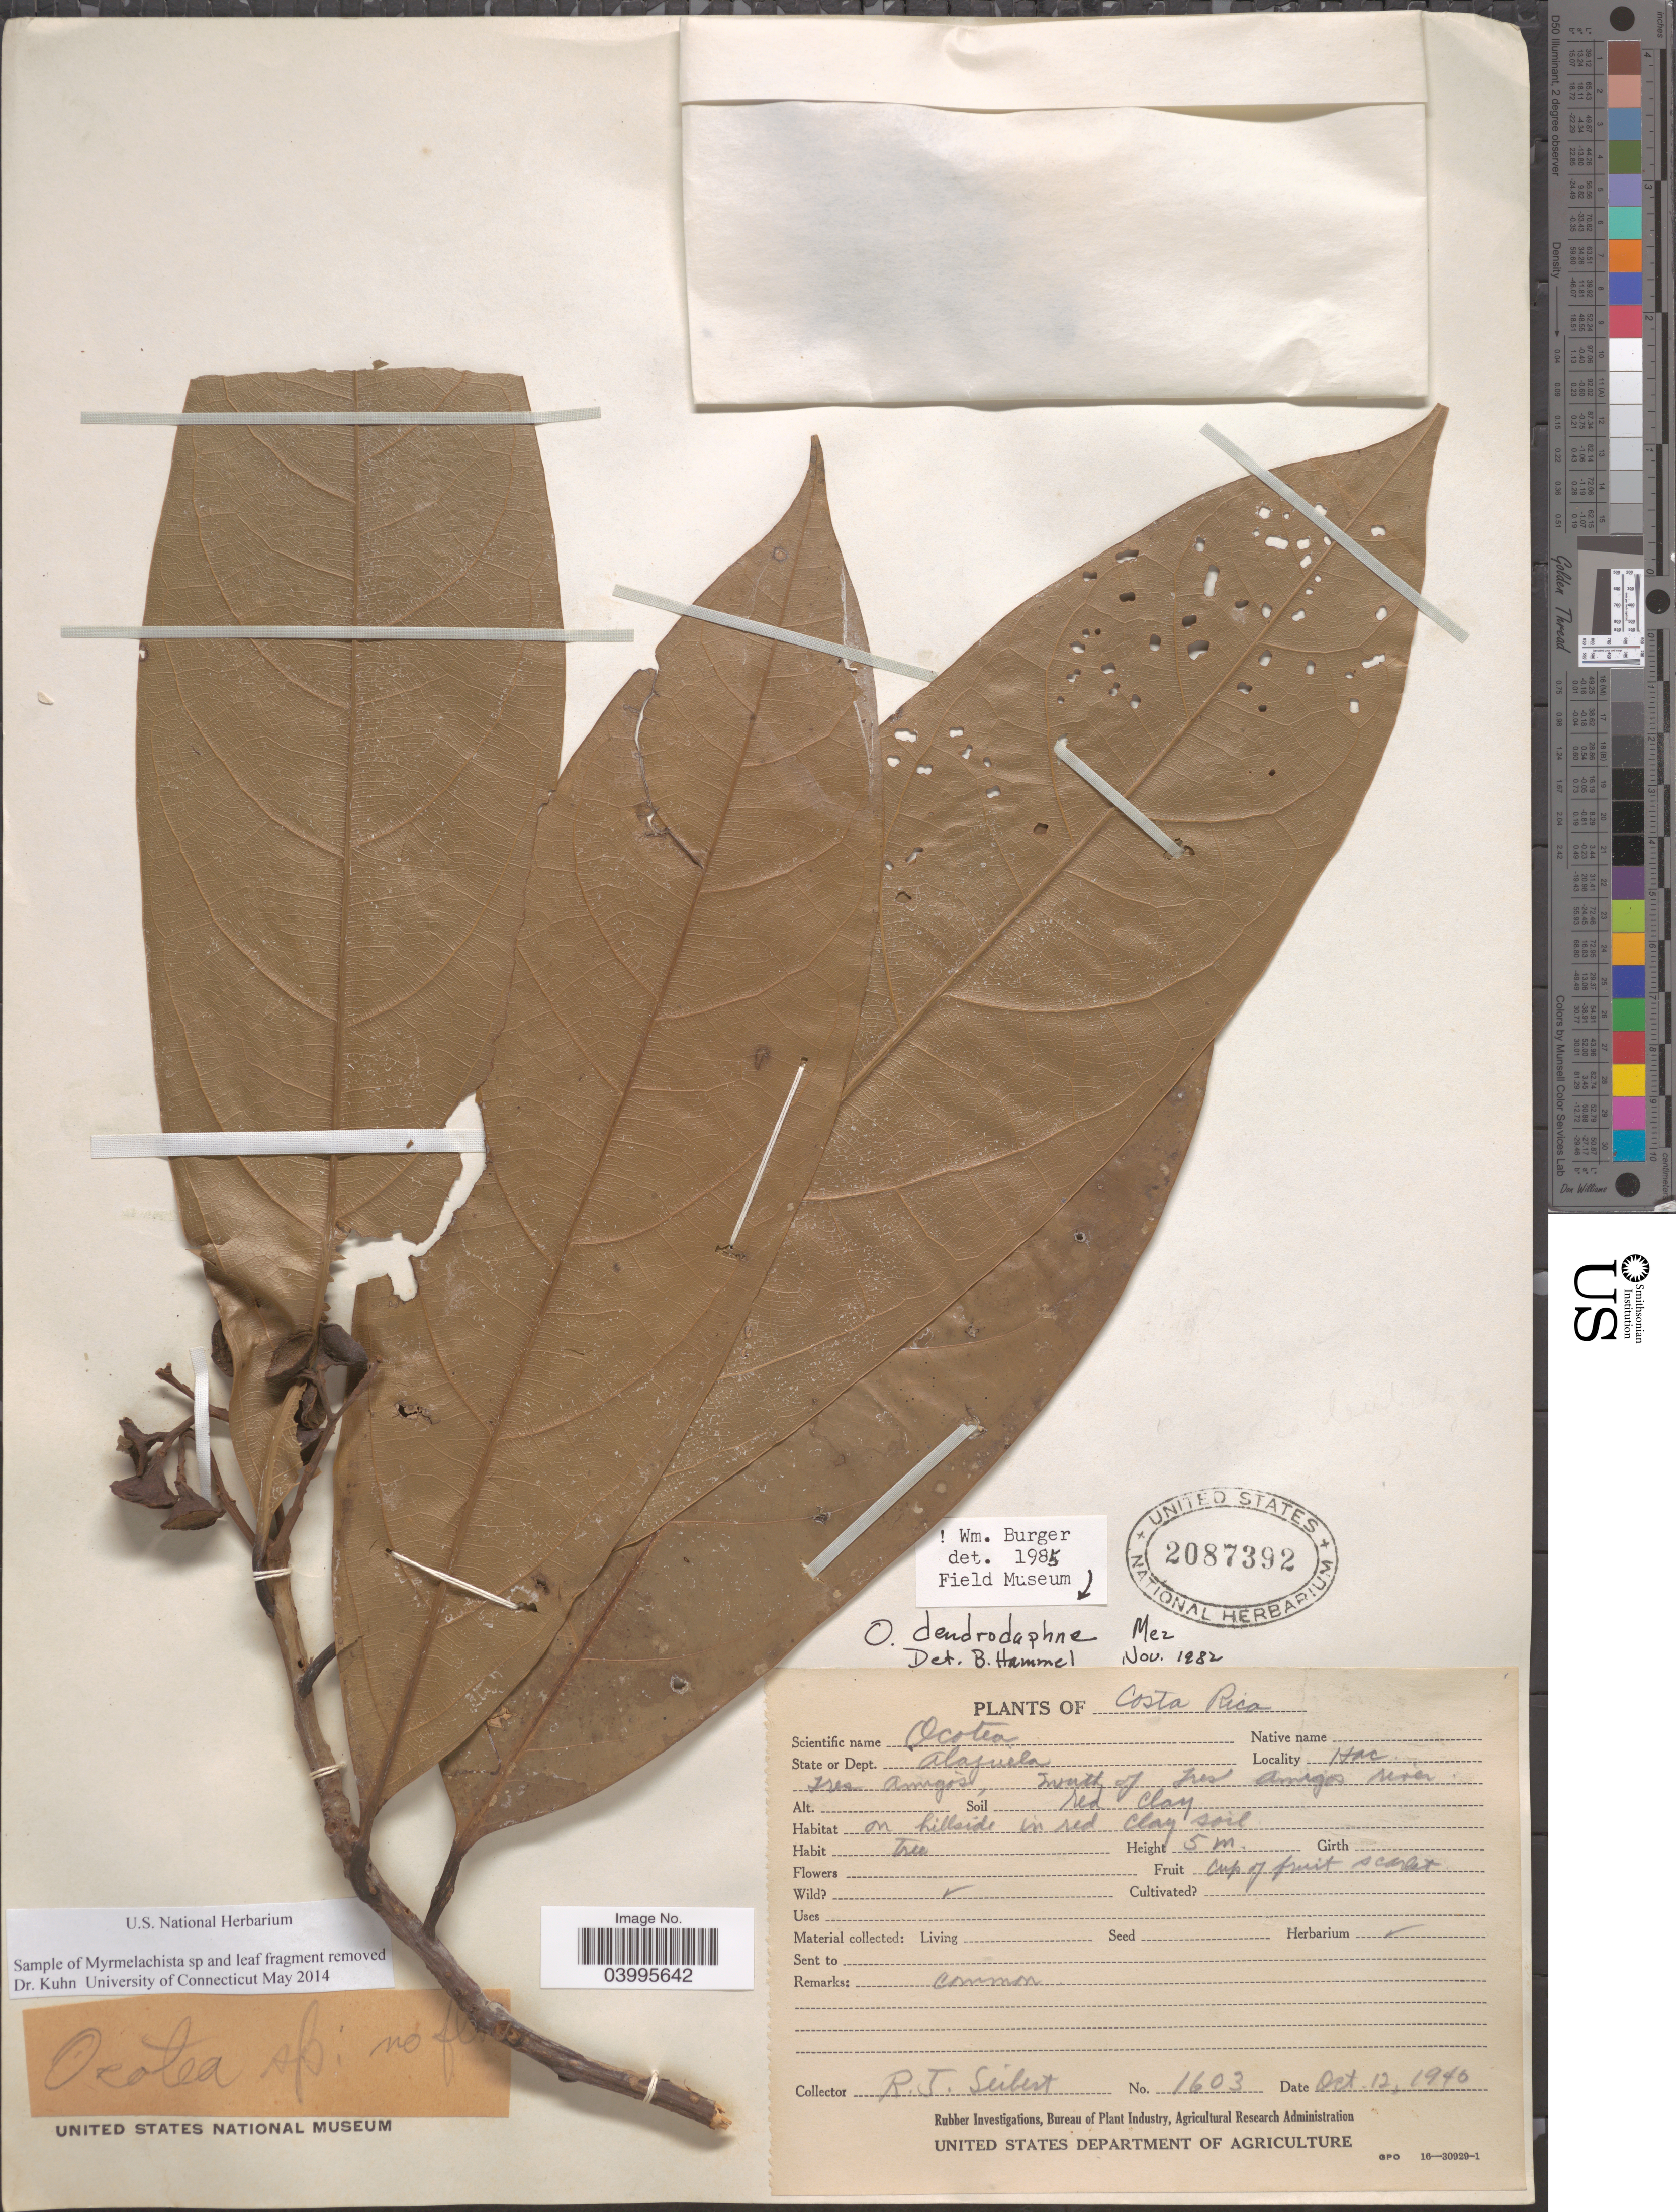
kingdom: Plantae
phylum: Tracheophyta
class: Magnoliopsida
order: Laurales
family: Lauraceae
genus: Ocotea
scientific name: Ocotea dendrodaphne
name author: Mez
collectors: R. J. Seibert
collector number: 1603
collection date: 1940-10-12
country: Costa Rica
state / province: Alajuela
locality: Dept. Alajuela. Hac. Tres Amigos, south of Tres Amigos river.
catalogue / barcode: US 2087392